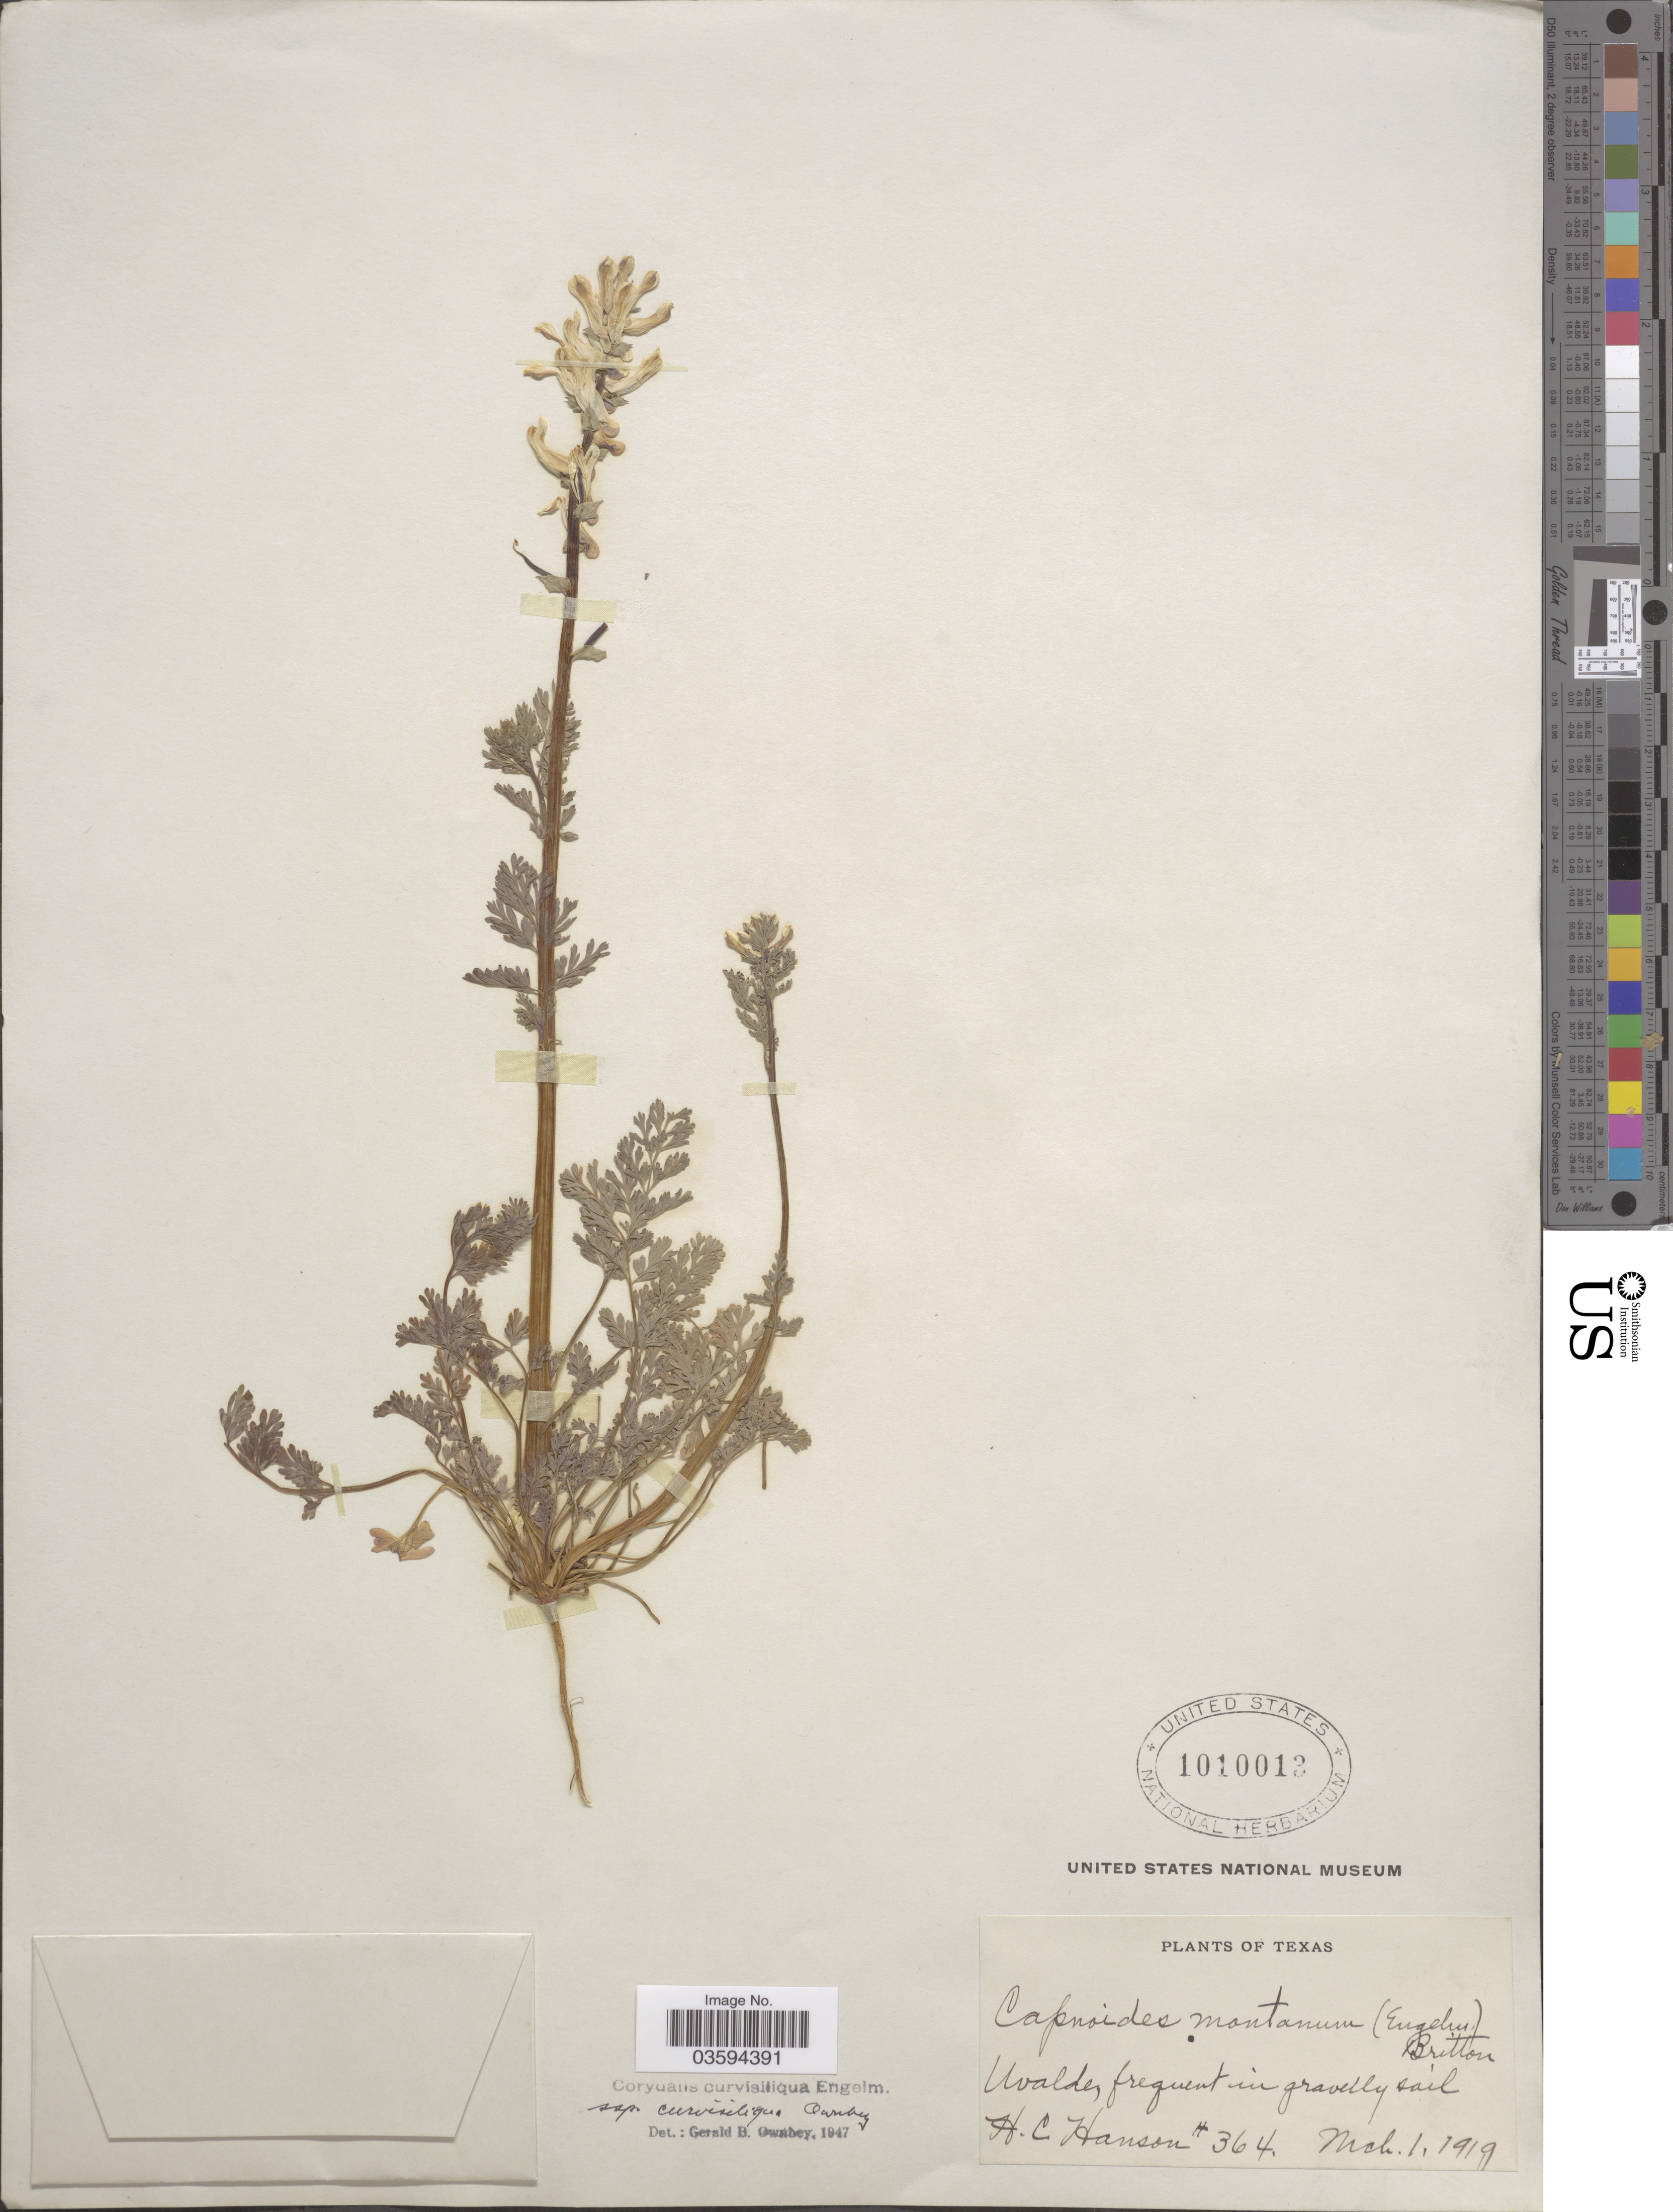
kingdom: Plantae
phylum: Tracheophyta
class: Magnoliopsida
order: Ranunculales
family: Papaveraceae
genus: Corydalis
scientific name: Corydalis curvisiliqua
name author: (A. Gray) Engelm. ex A. Gray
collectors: H. Hanson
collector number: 364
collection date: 1919-03-01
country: United States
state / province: Texas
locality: Uvalde.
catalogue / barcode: US 1010013